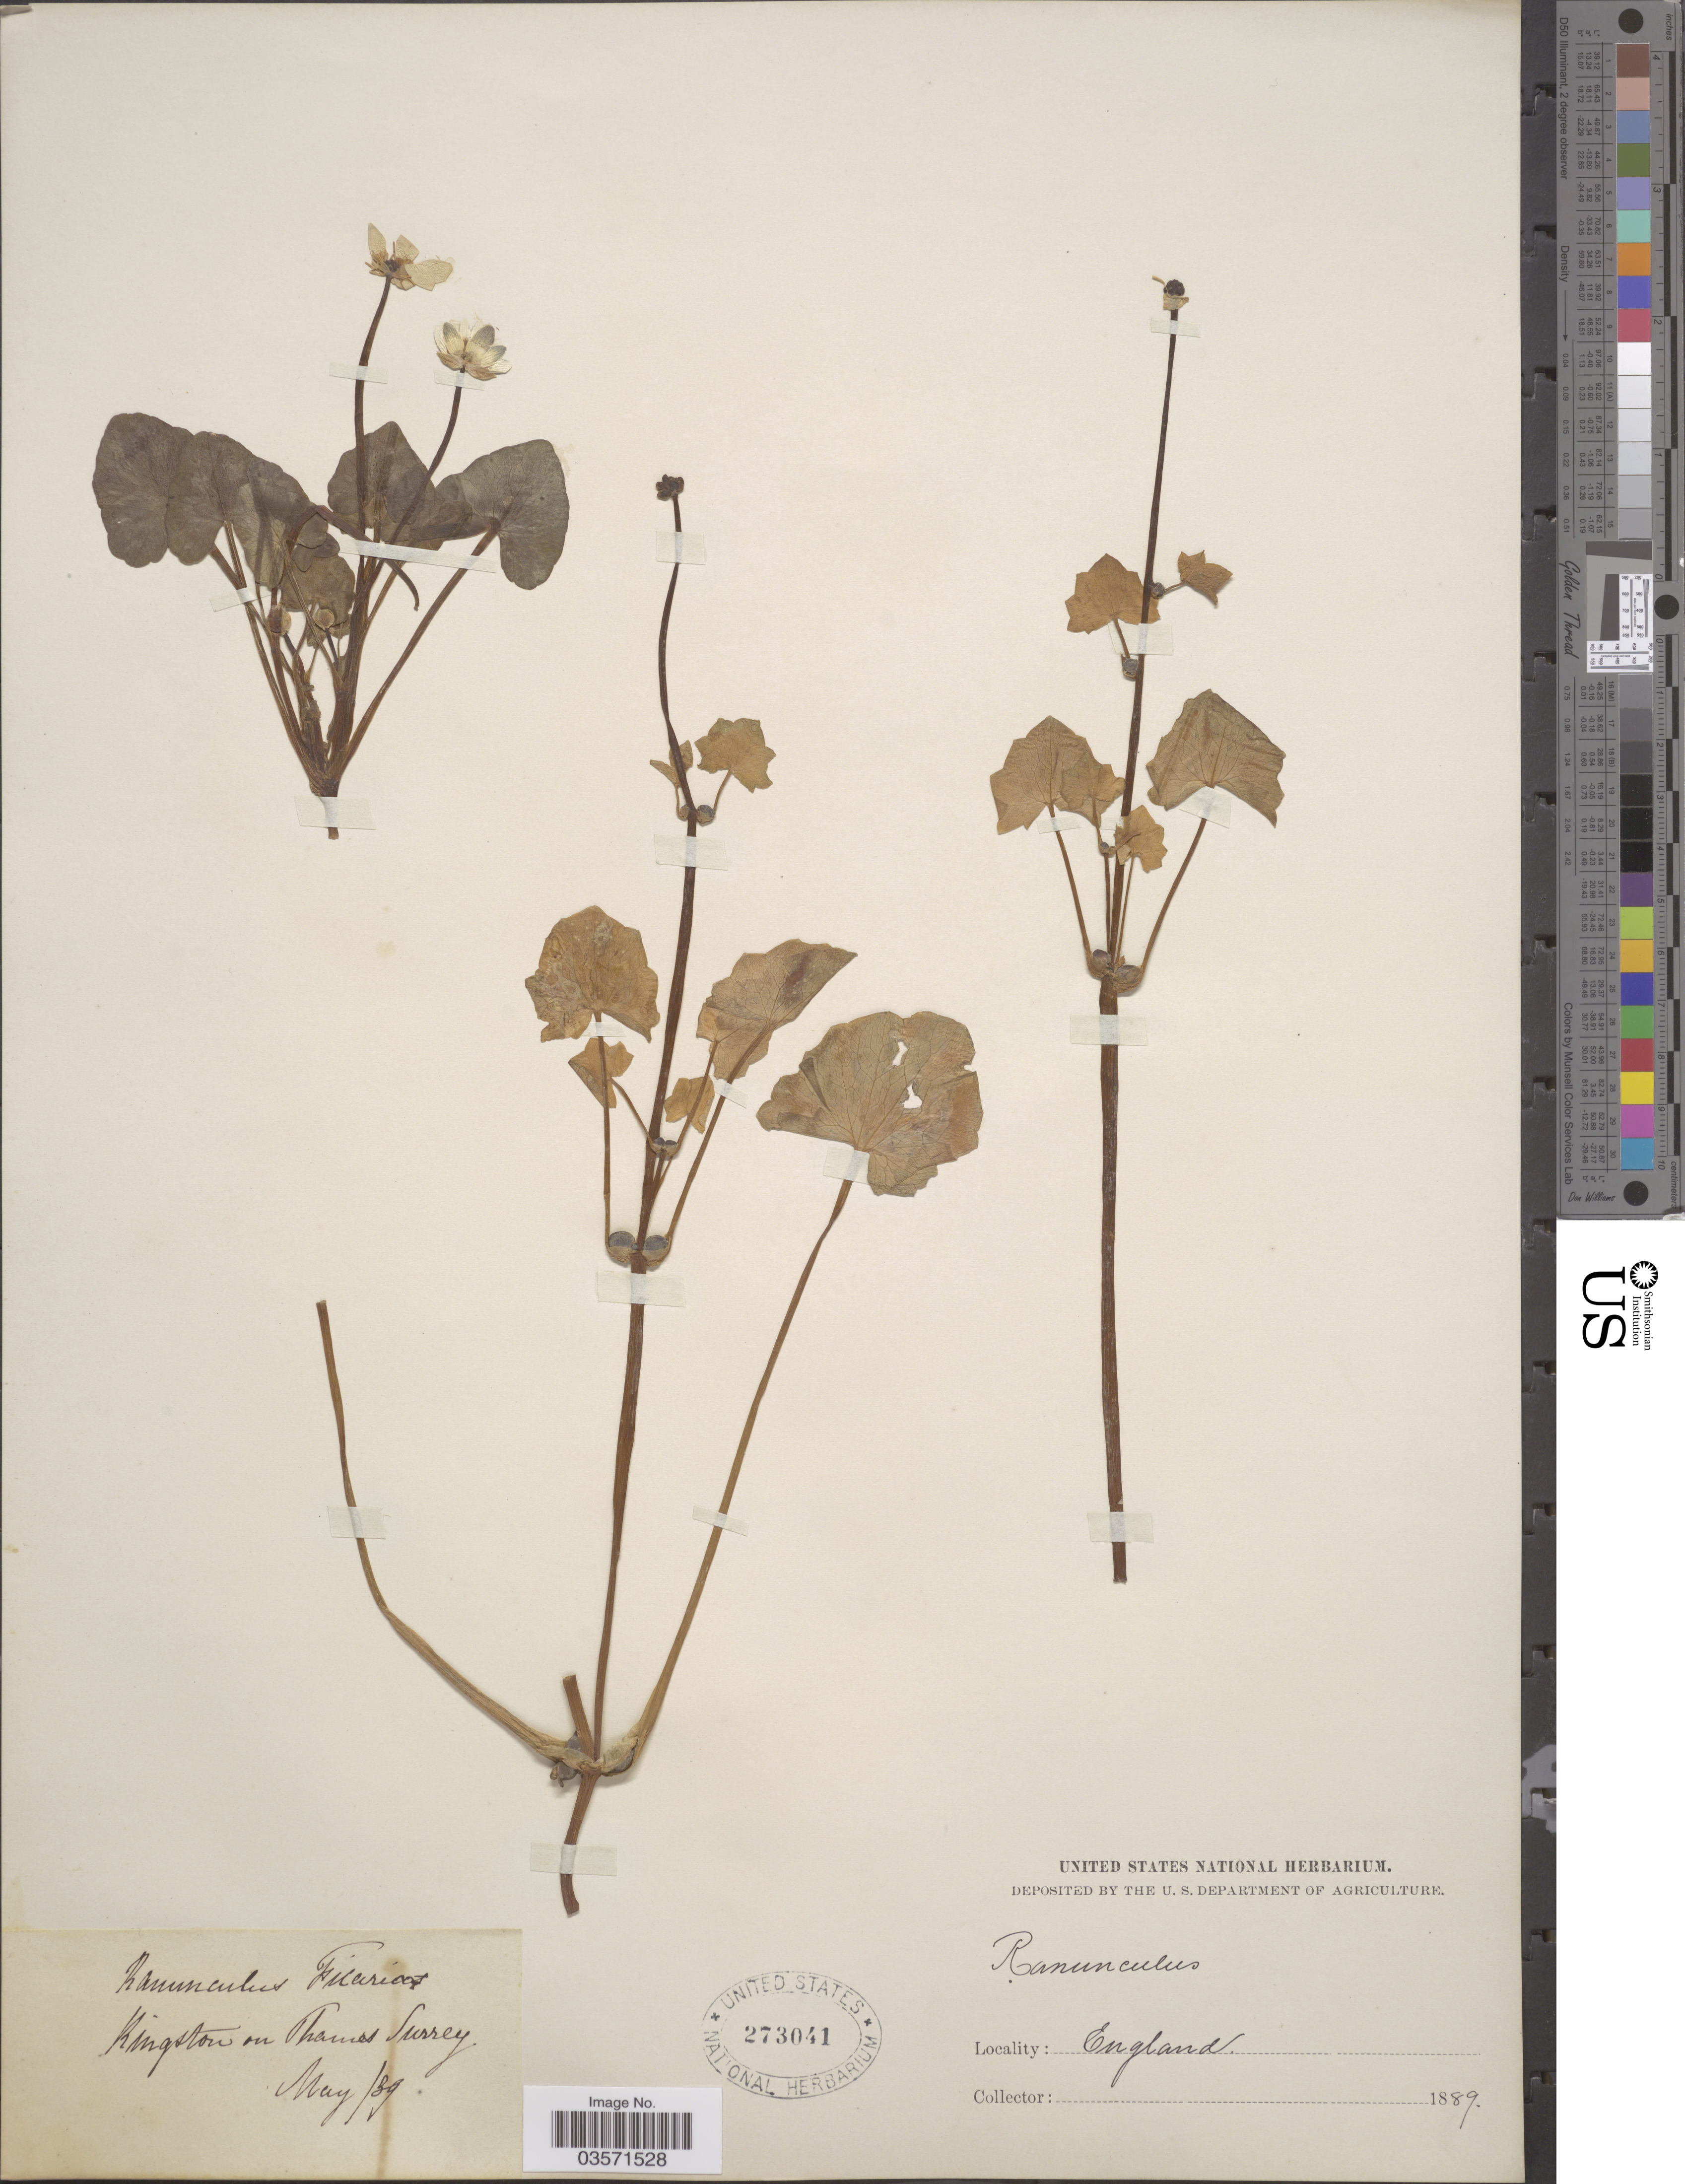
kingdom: Plantae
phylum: Tracheophyta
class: Magnoliopsida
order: Ranunculales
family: Ranunculaceae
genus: Ficaria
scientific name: Ficaria verna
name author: Huds.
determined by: Strong, M. T., (US), Smithsonian Institution - National Museum of Natural History (UNITED STATES)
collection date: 1889-05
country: United Kingdom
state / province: England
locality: Kingston on Thomas Surrey.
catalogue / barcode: US 273041